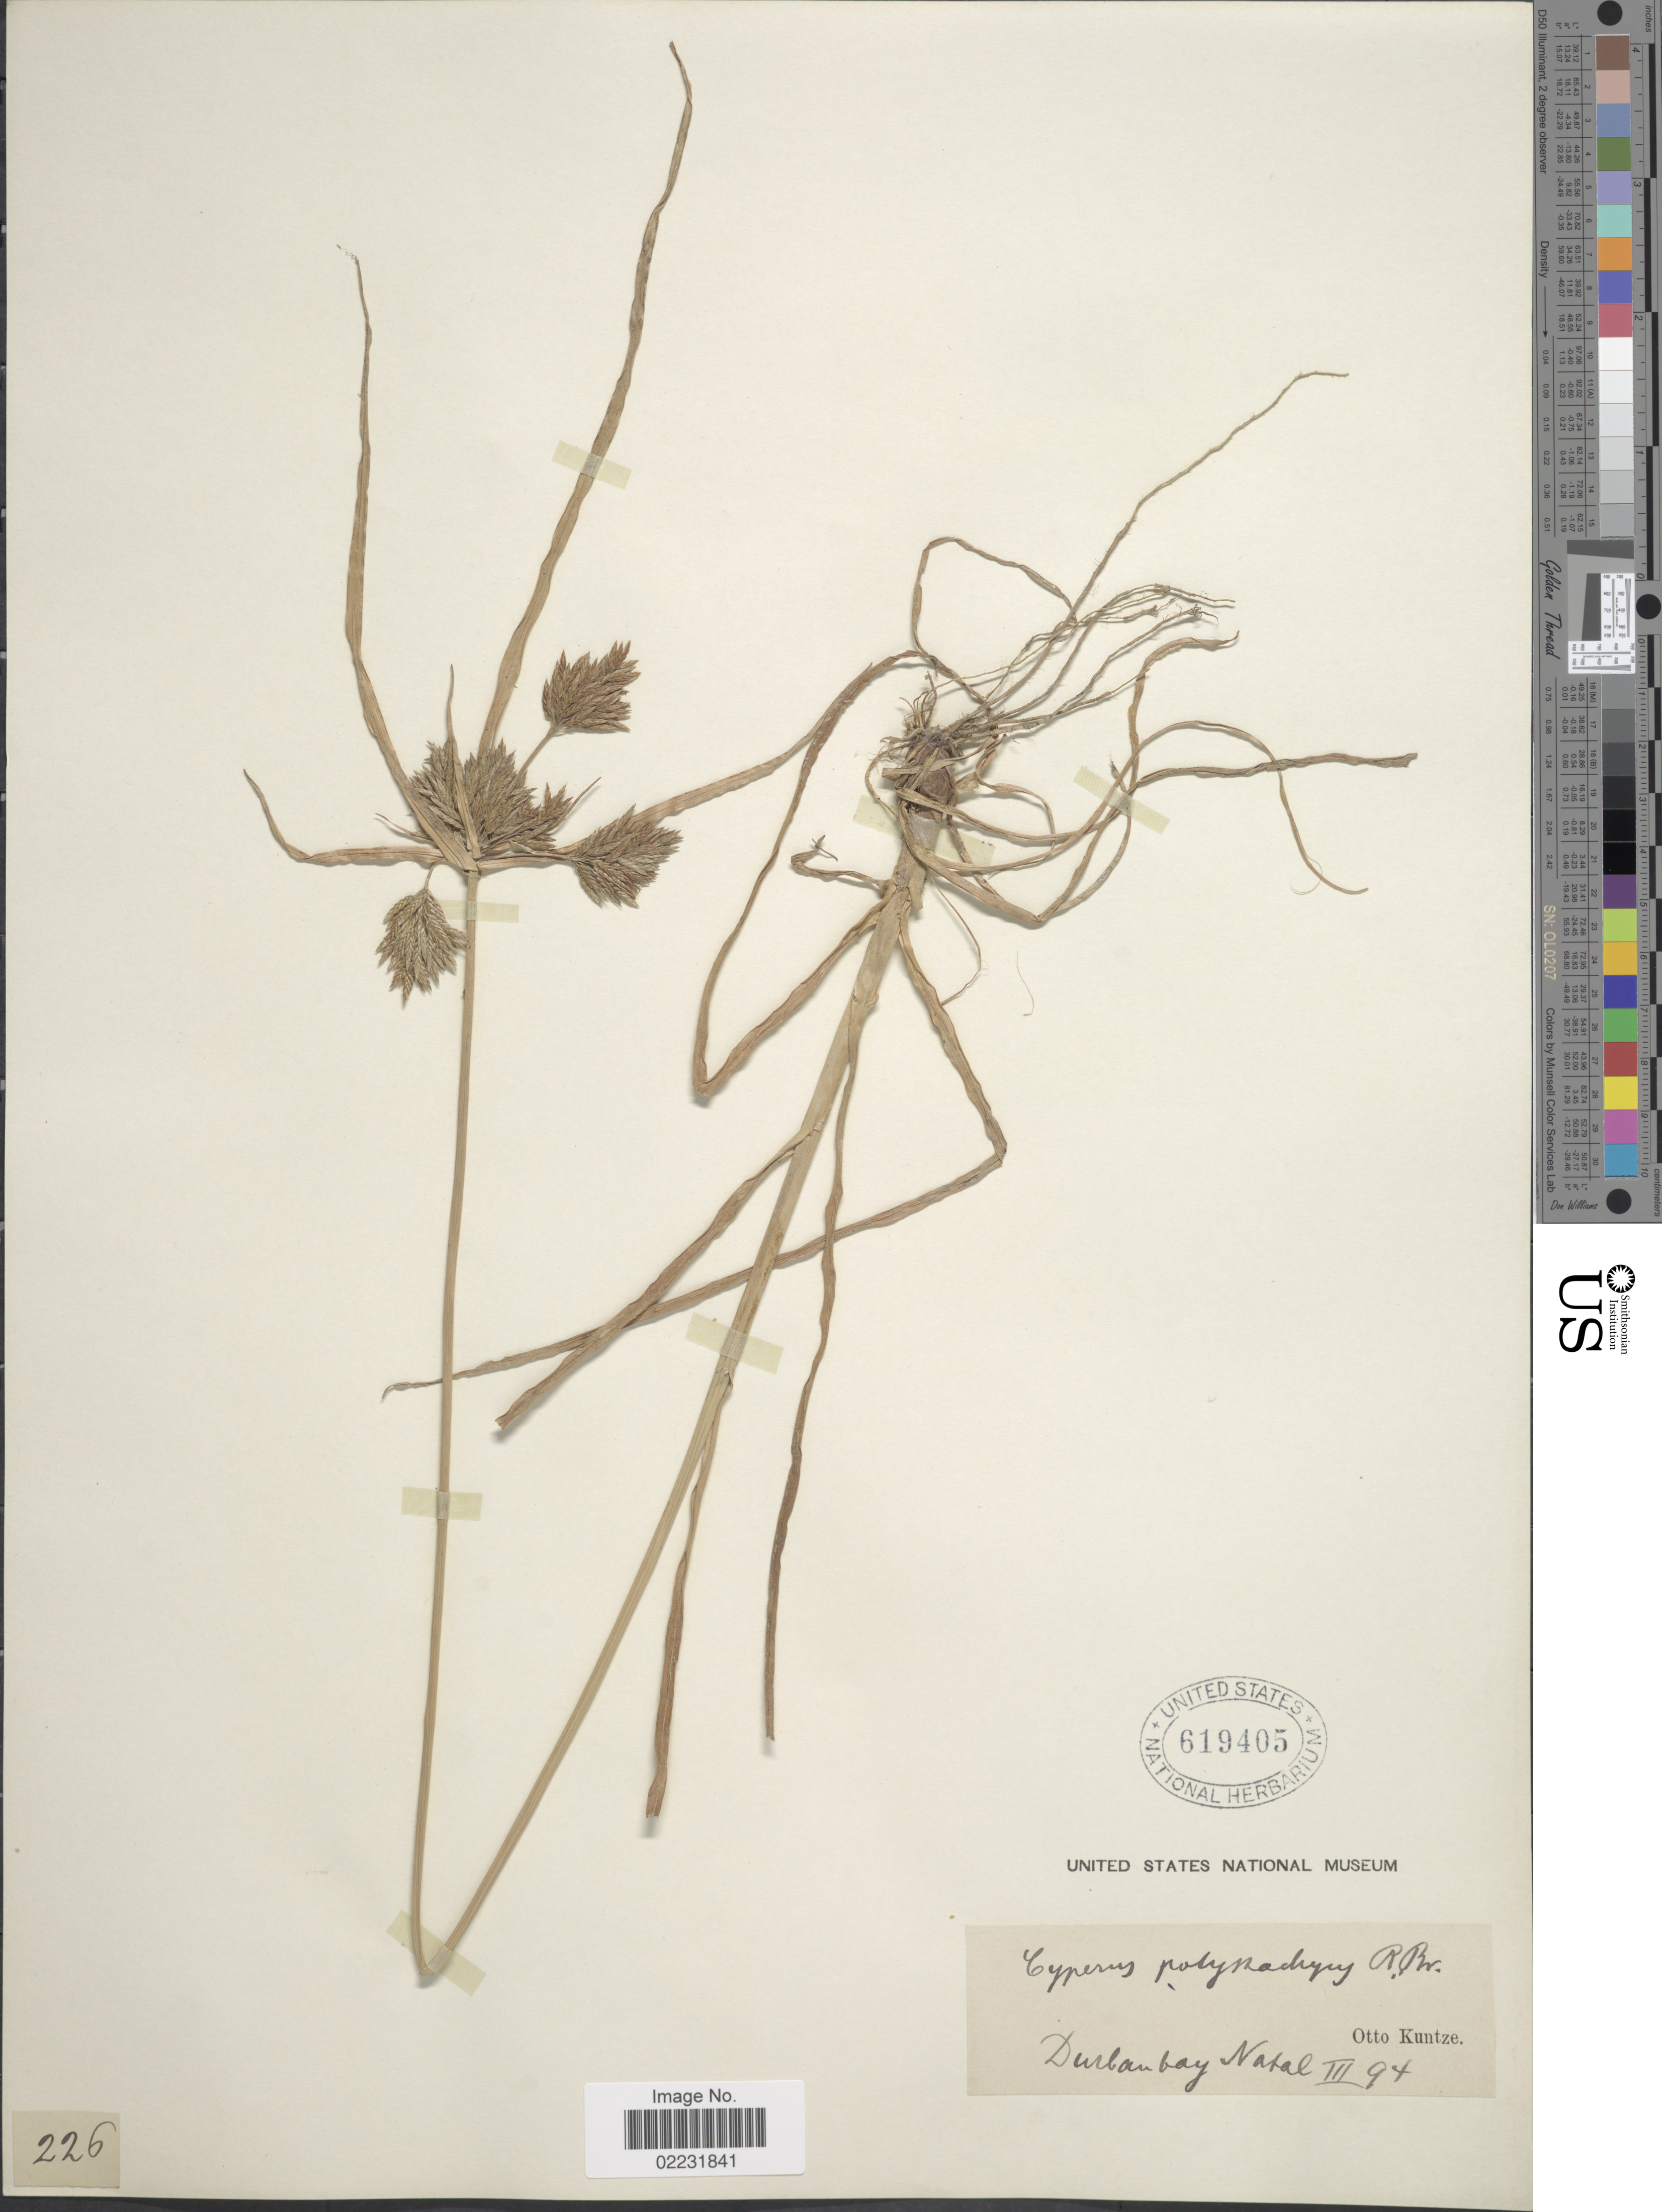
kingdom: Plantae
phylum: Tracheophyta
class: Liliopsida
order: Poales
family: Cyperaceae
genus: Cyperus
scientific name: Cyperus polystachyos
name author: Rottb.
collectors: C.E.O. Kuntze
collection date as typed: Transcribed d/m/y: /3/94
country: South Africa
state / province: KwaZulu-Natal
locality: Durlanbay Natal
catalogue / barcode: US 619405